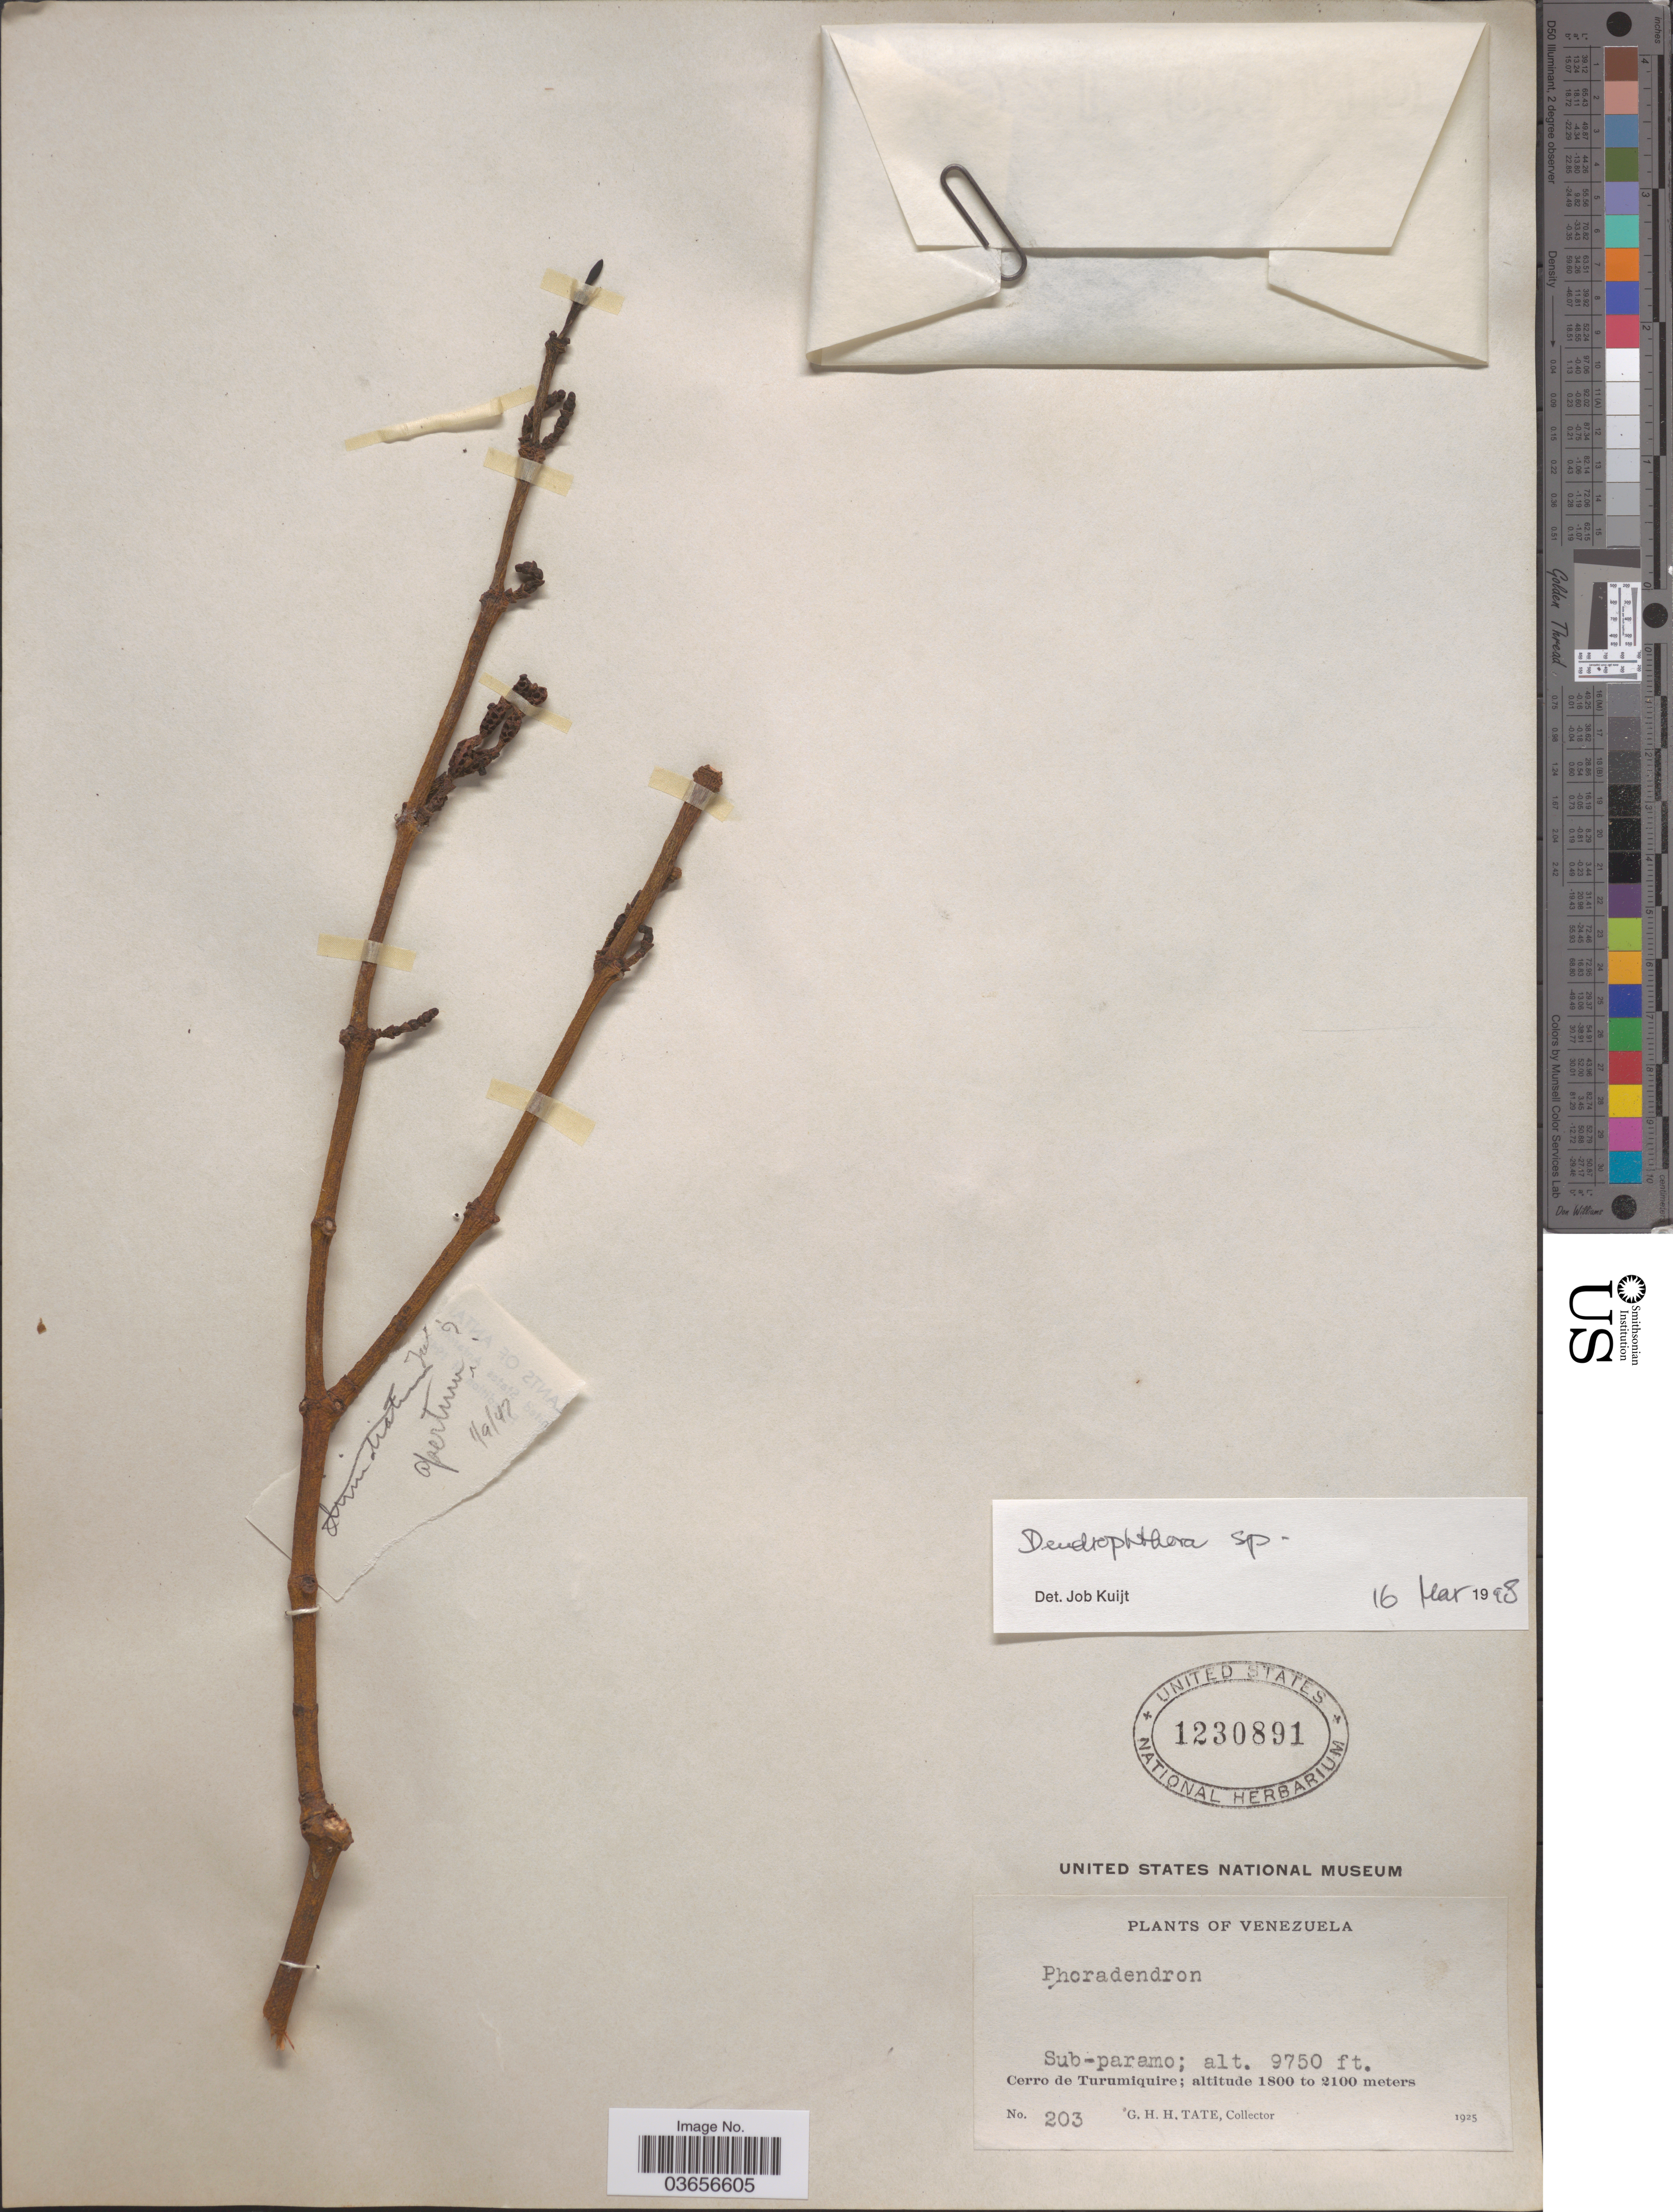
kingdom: Plantae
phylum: Tracheophyta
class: Magnoliopsida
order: Santalales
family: Viscaceae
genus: Dendrophthora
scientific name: Dendrophthora sp.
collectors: G. H. H.Tate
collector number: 203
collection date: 1925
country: Venezuela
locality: Cerro de Turumiquire.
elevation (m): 2972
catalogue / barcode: US 1230891